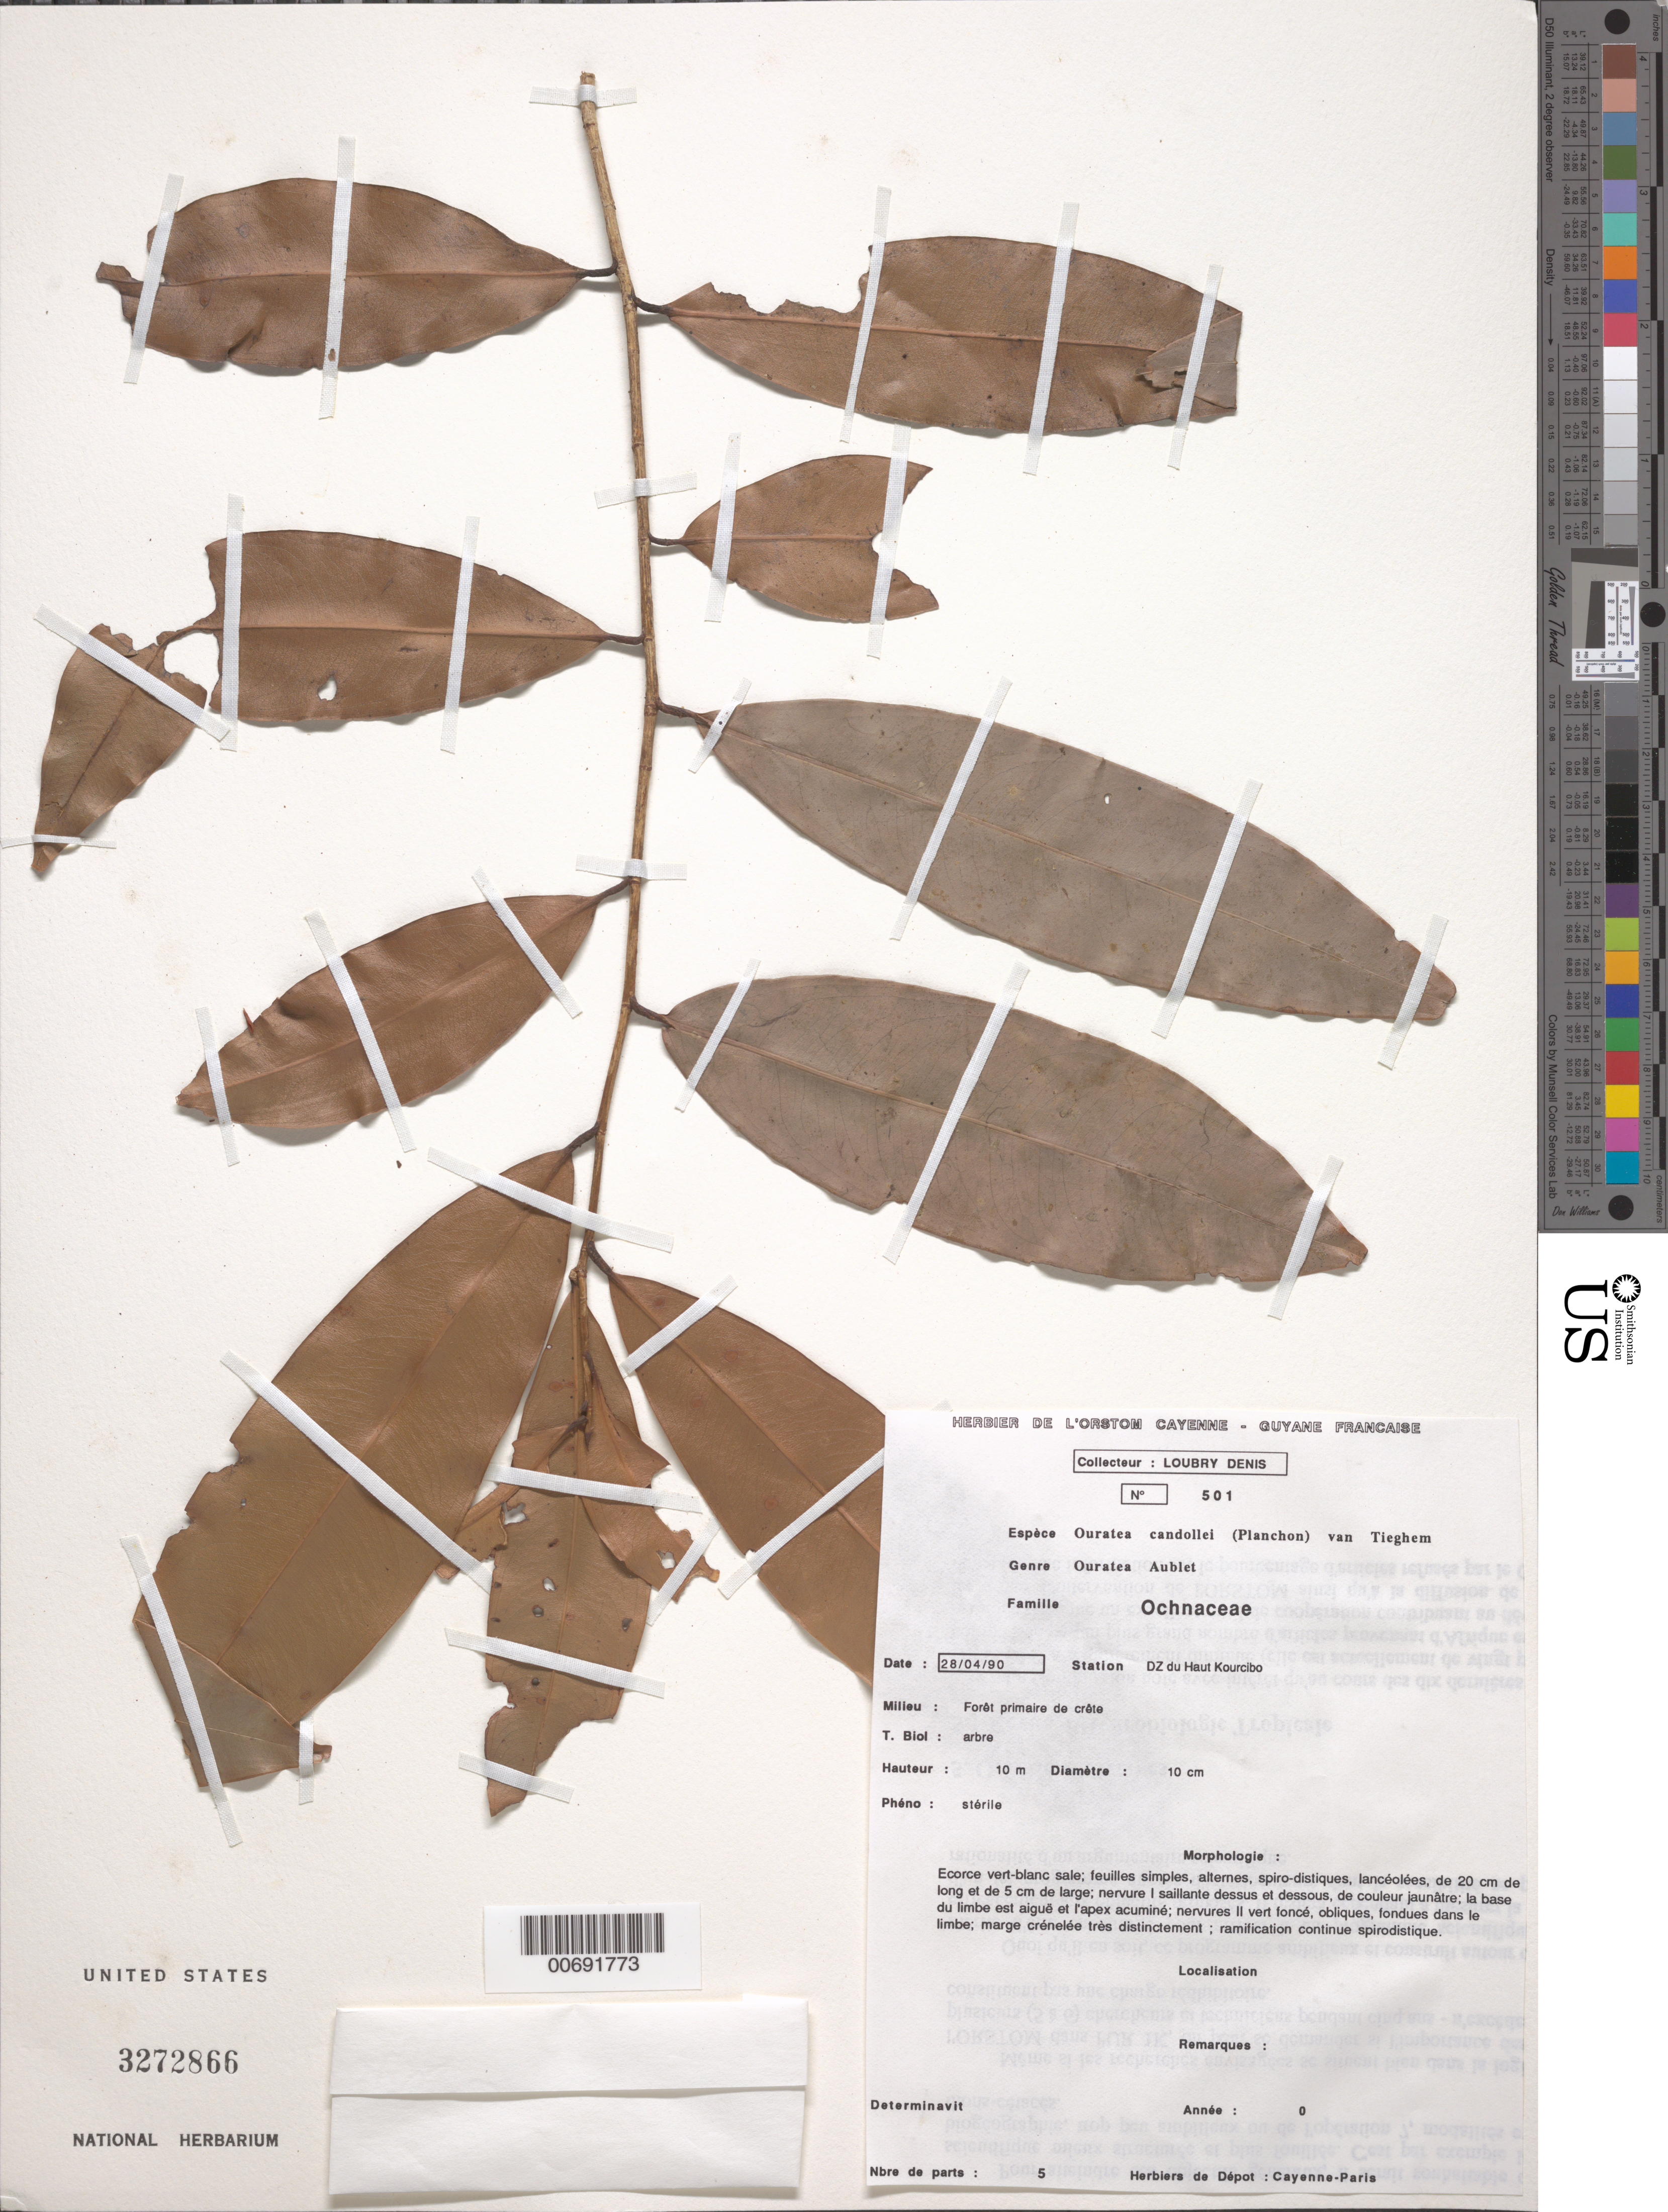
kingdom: Plantae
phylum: Tracheophyta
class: Magnoliopsida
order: Malpighiales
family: Ochnaceae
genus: Ouratea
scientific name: Ouratea candollei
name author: (Planch.) Tiegh.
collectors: D. Loubry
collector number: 501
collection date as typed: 28-Apr-90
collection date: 1990-04-28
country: French Guiana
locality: DZ du Haut Kourcibo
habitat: Primary forest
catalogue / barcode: US 3272866